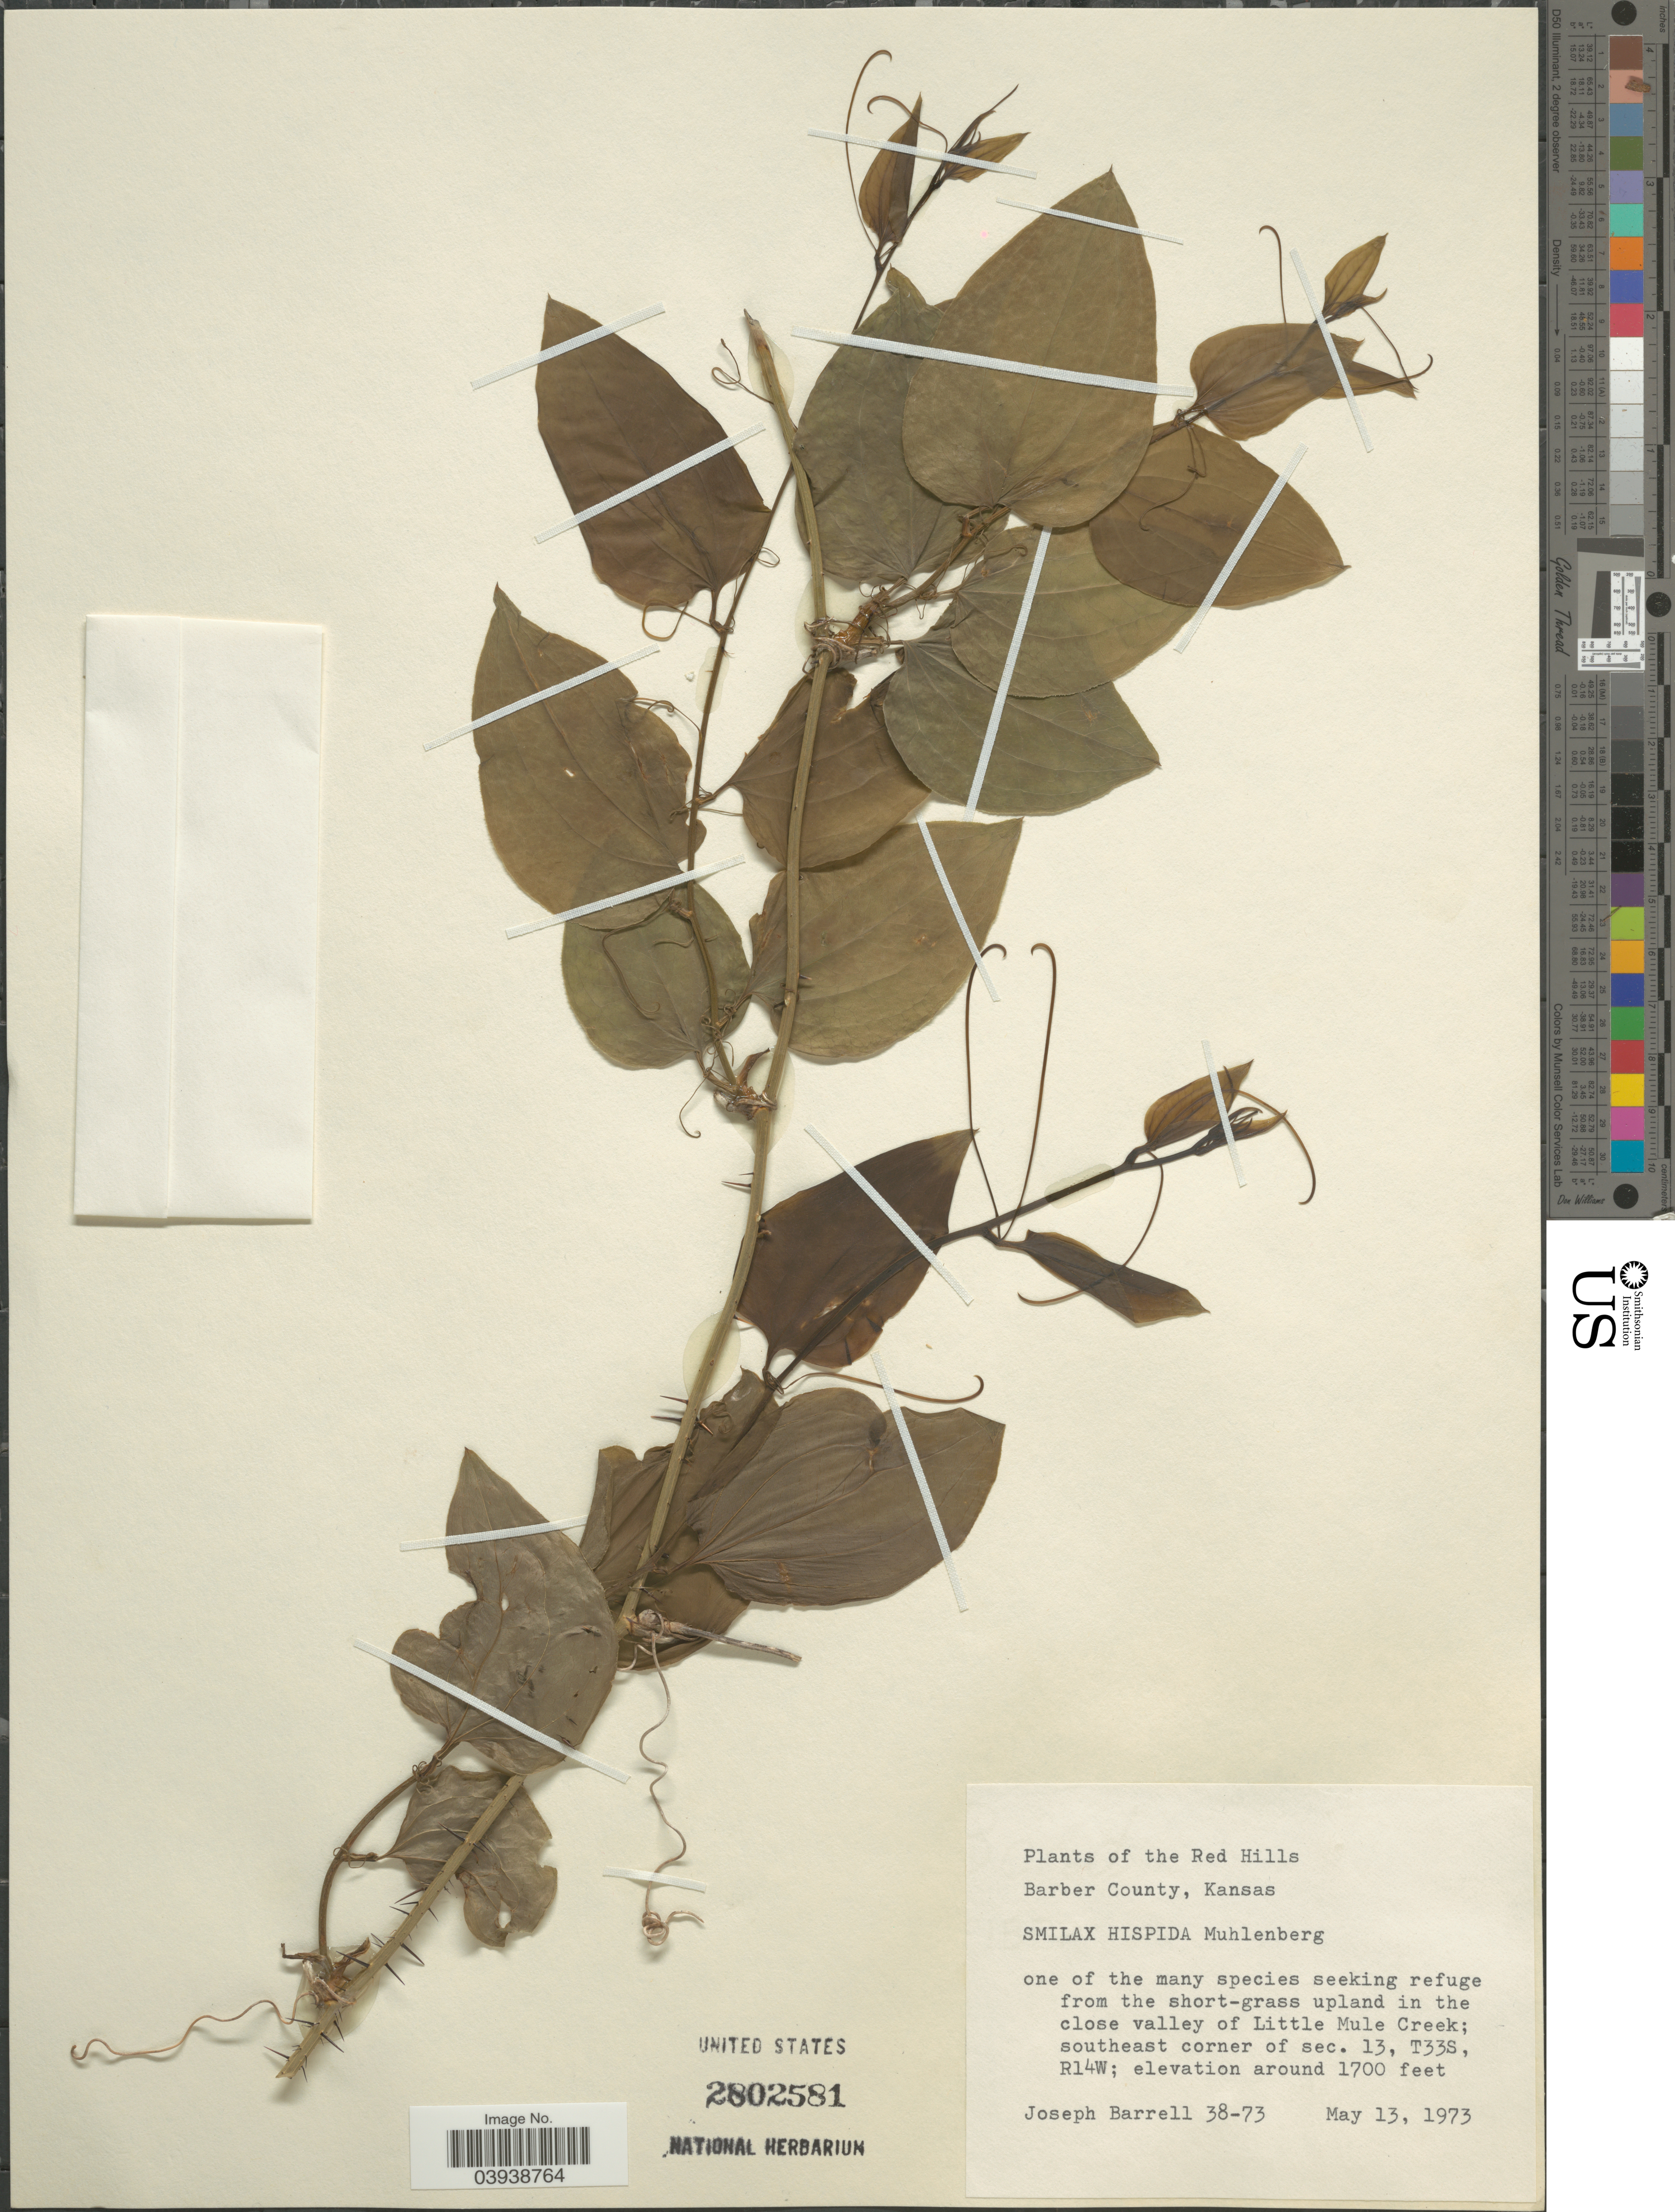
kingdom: Plantae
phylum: Tracheophyta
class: Liliopsida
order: Liliales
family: Smilacaceae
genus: Smilax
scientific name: Smilax hispida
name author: Raf.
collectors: J. Barrell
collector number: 38-73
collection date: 1973-05-13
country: United States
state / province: Kansas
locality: The Red Hills. Barber County. Little Mule Creek; southeast corner of sec. 13, T33S, R14W.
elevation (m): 518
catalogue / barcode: US 2802581